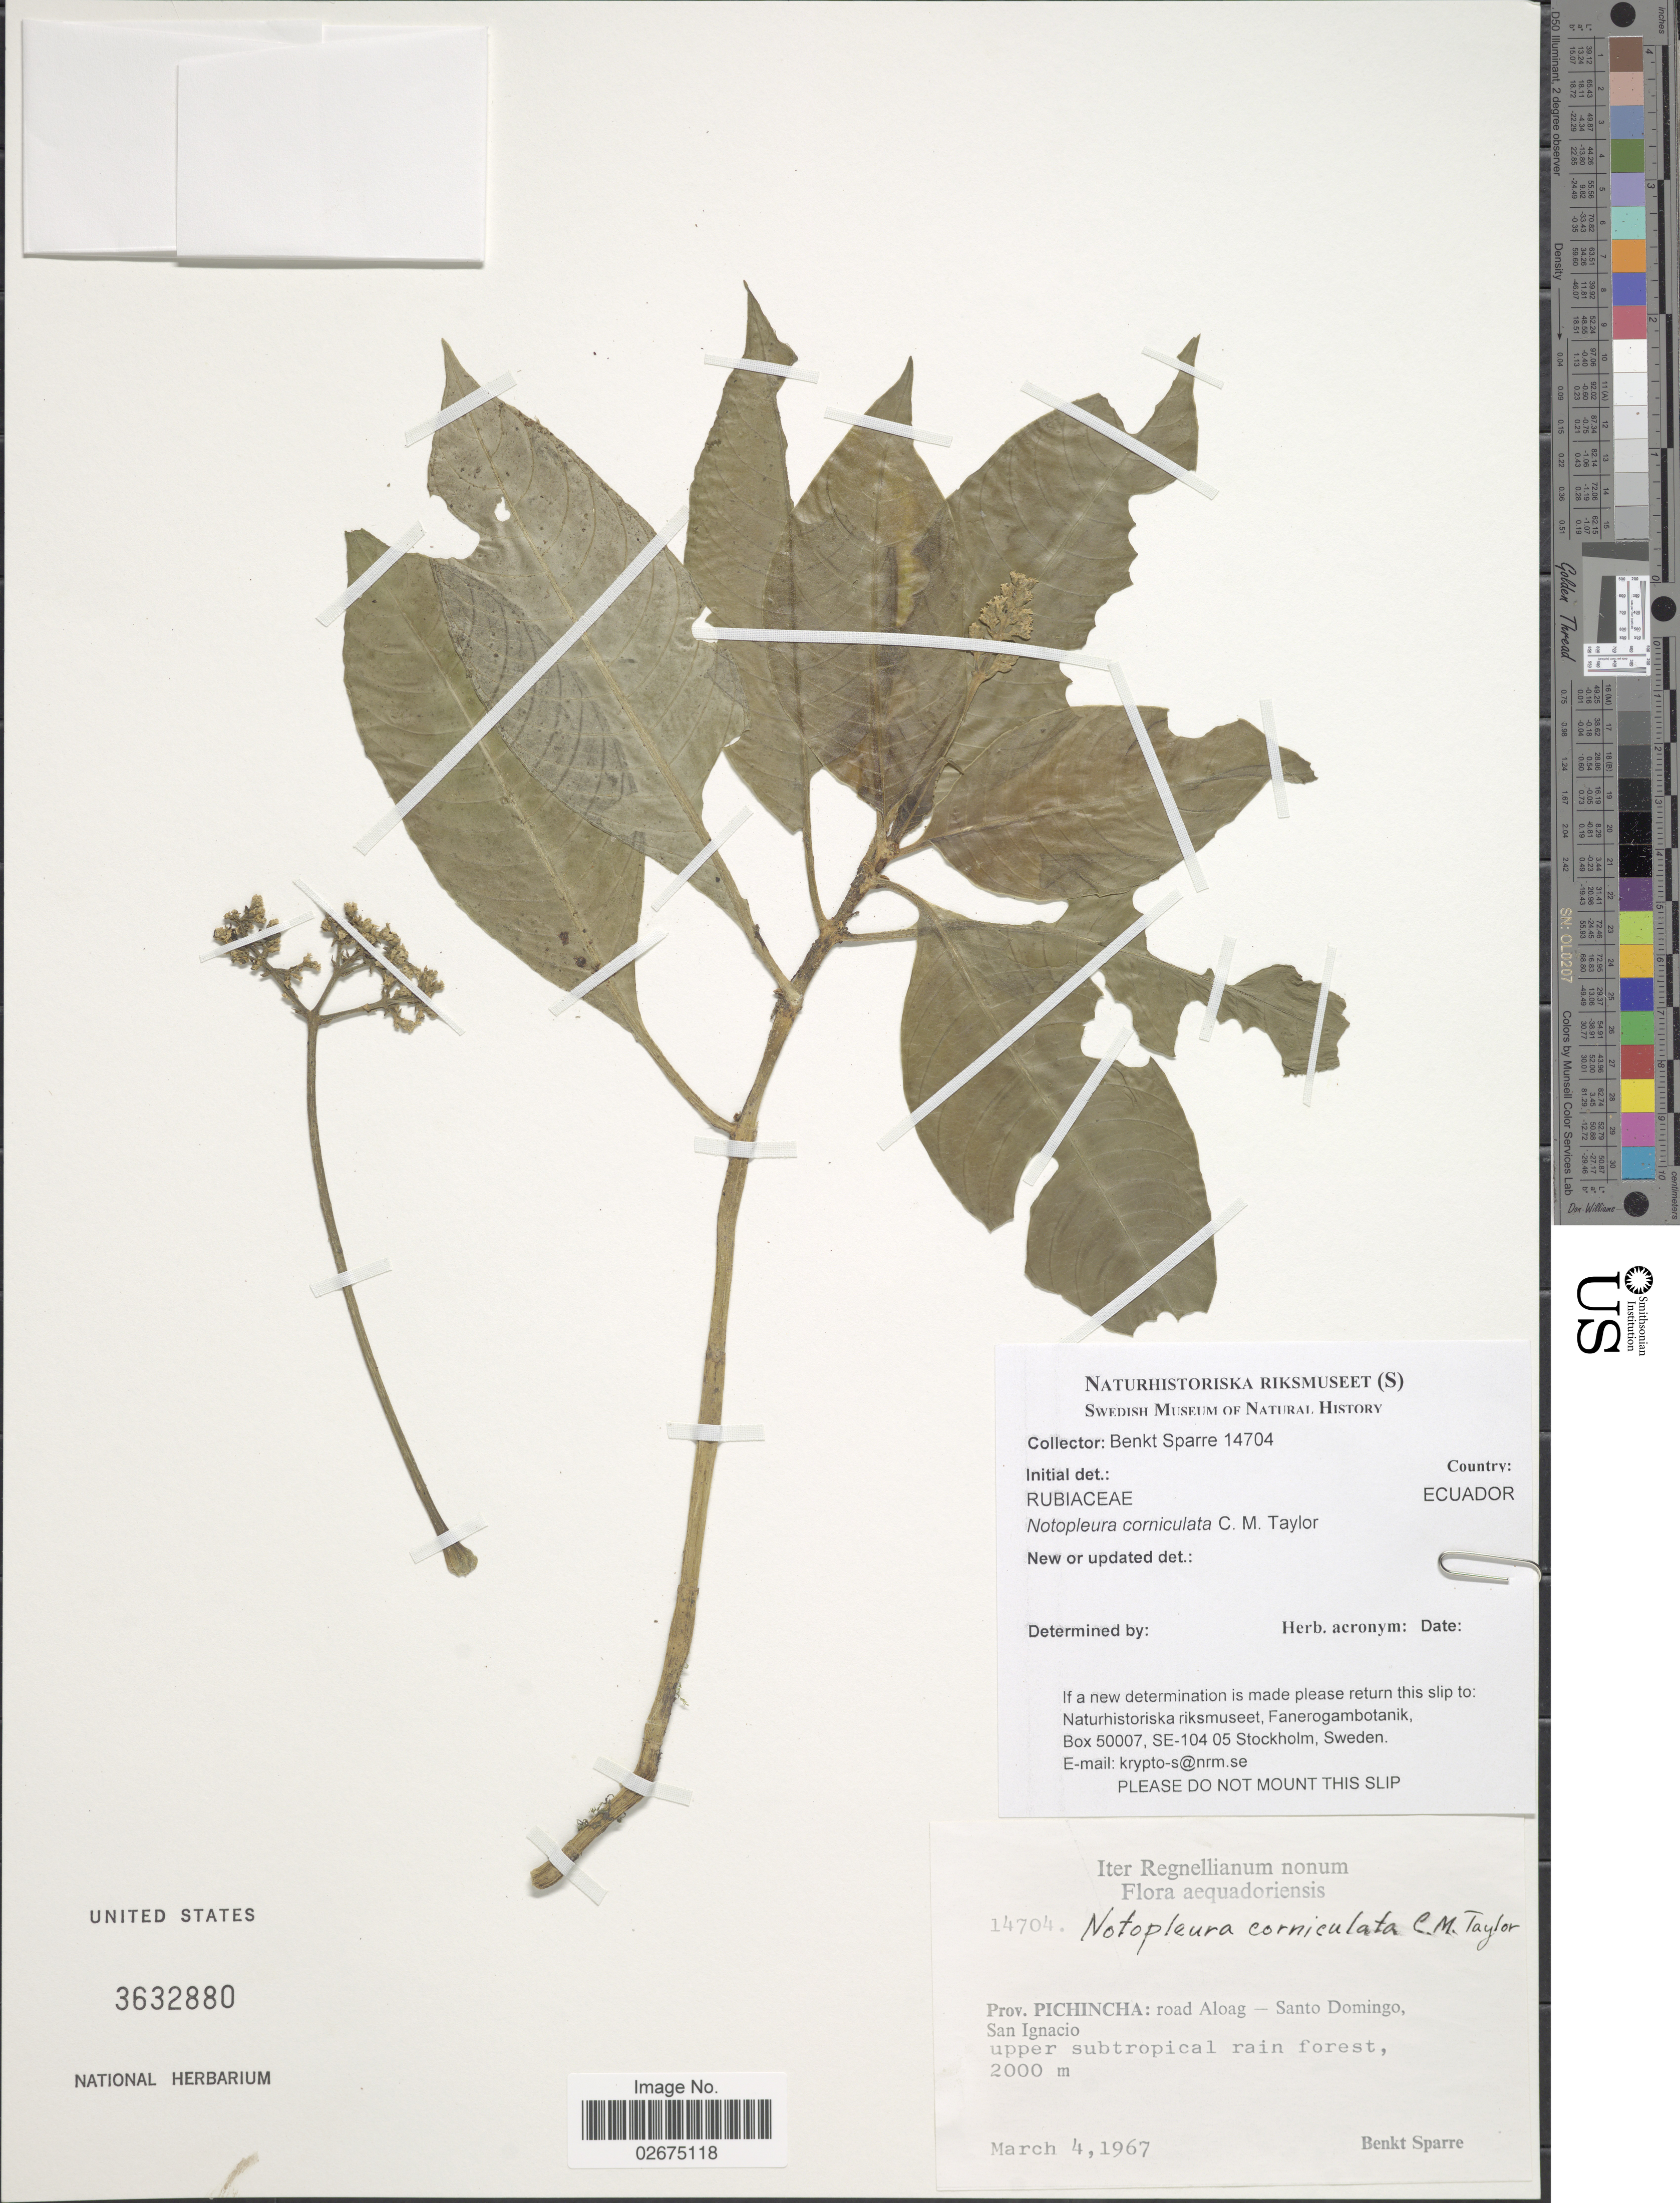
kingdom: Plantae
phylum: Tracheophyta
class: Magnoliopsida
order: Gentianales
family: Rubiaceae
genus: Notopleura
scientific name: Notopleura corniculata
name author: C.M. Taylor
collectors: B. Sparre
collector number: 14704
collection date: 1967-03-04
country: Ecuador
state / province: Pichincha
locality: Road Aloag-Santo Domingo, San Ignacio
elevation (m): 2000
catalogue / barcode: US 3632880